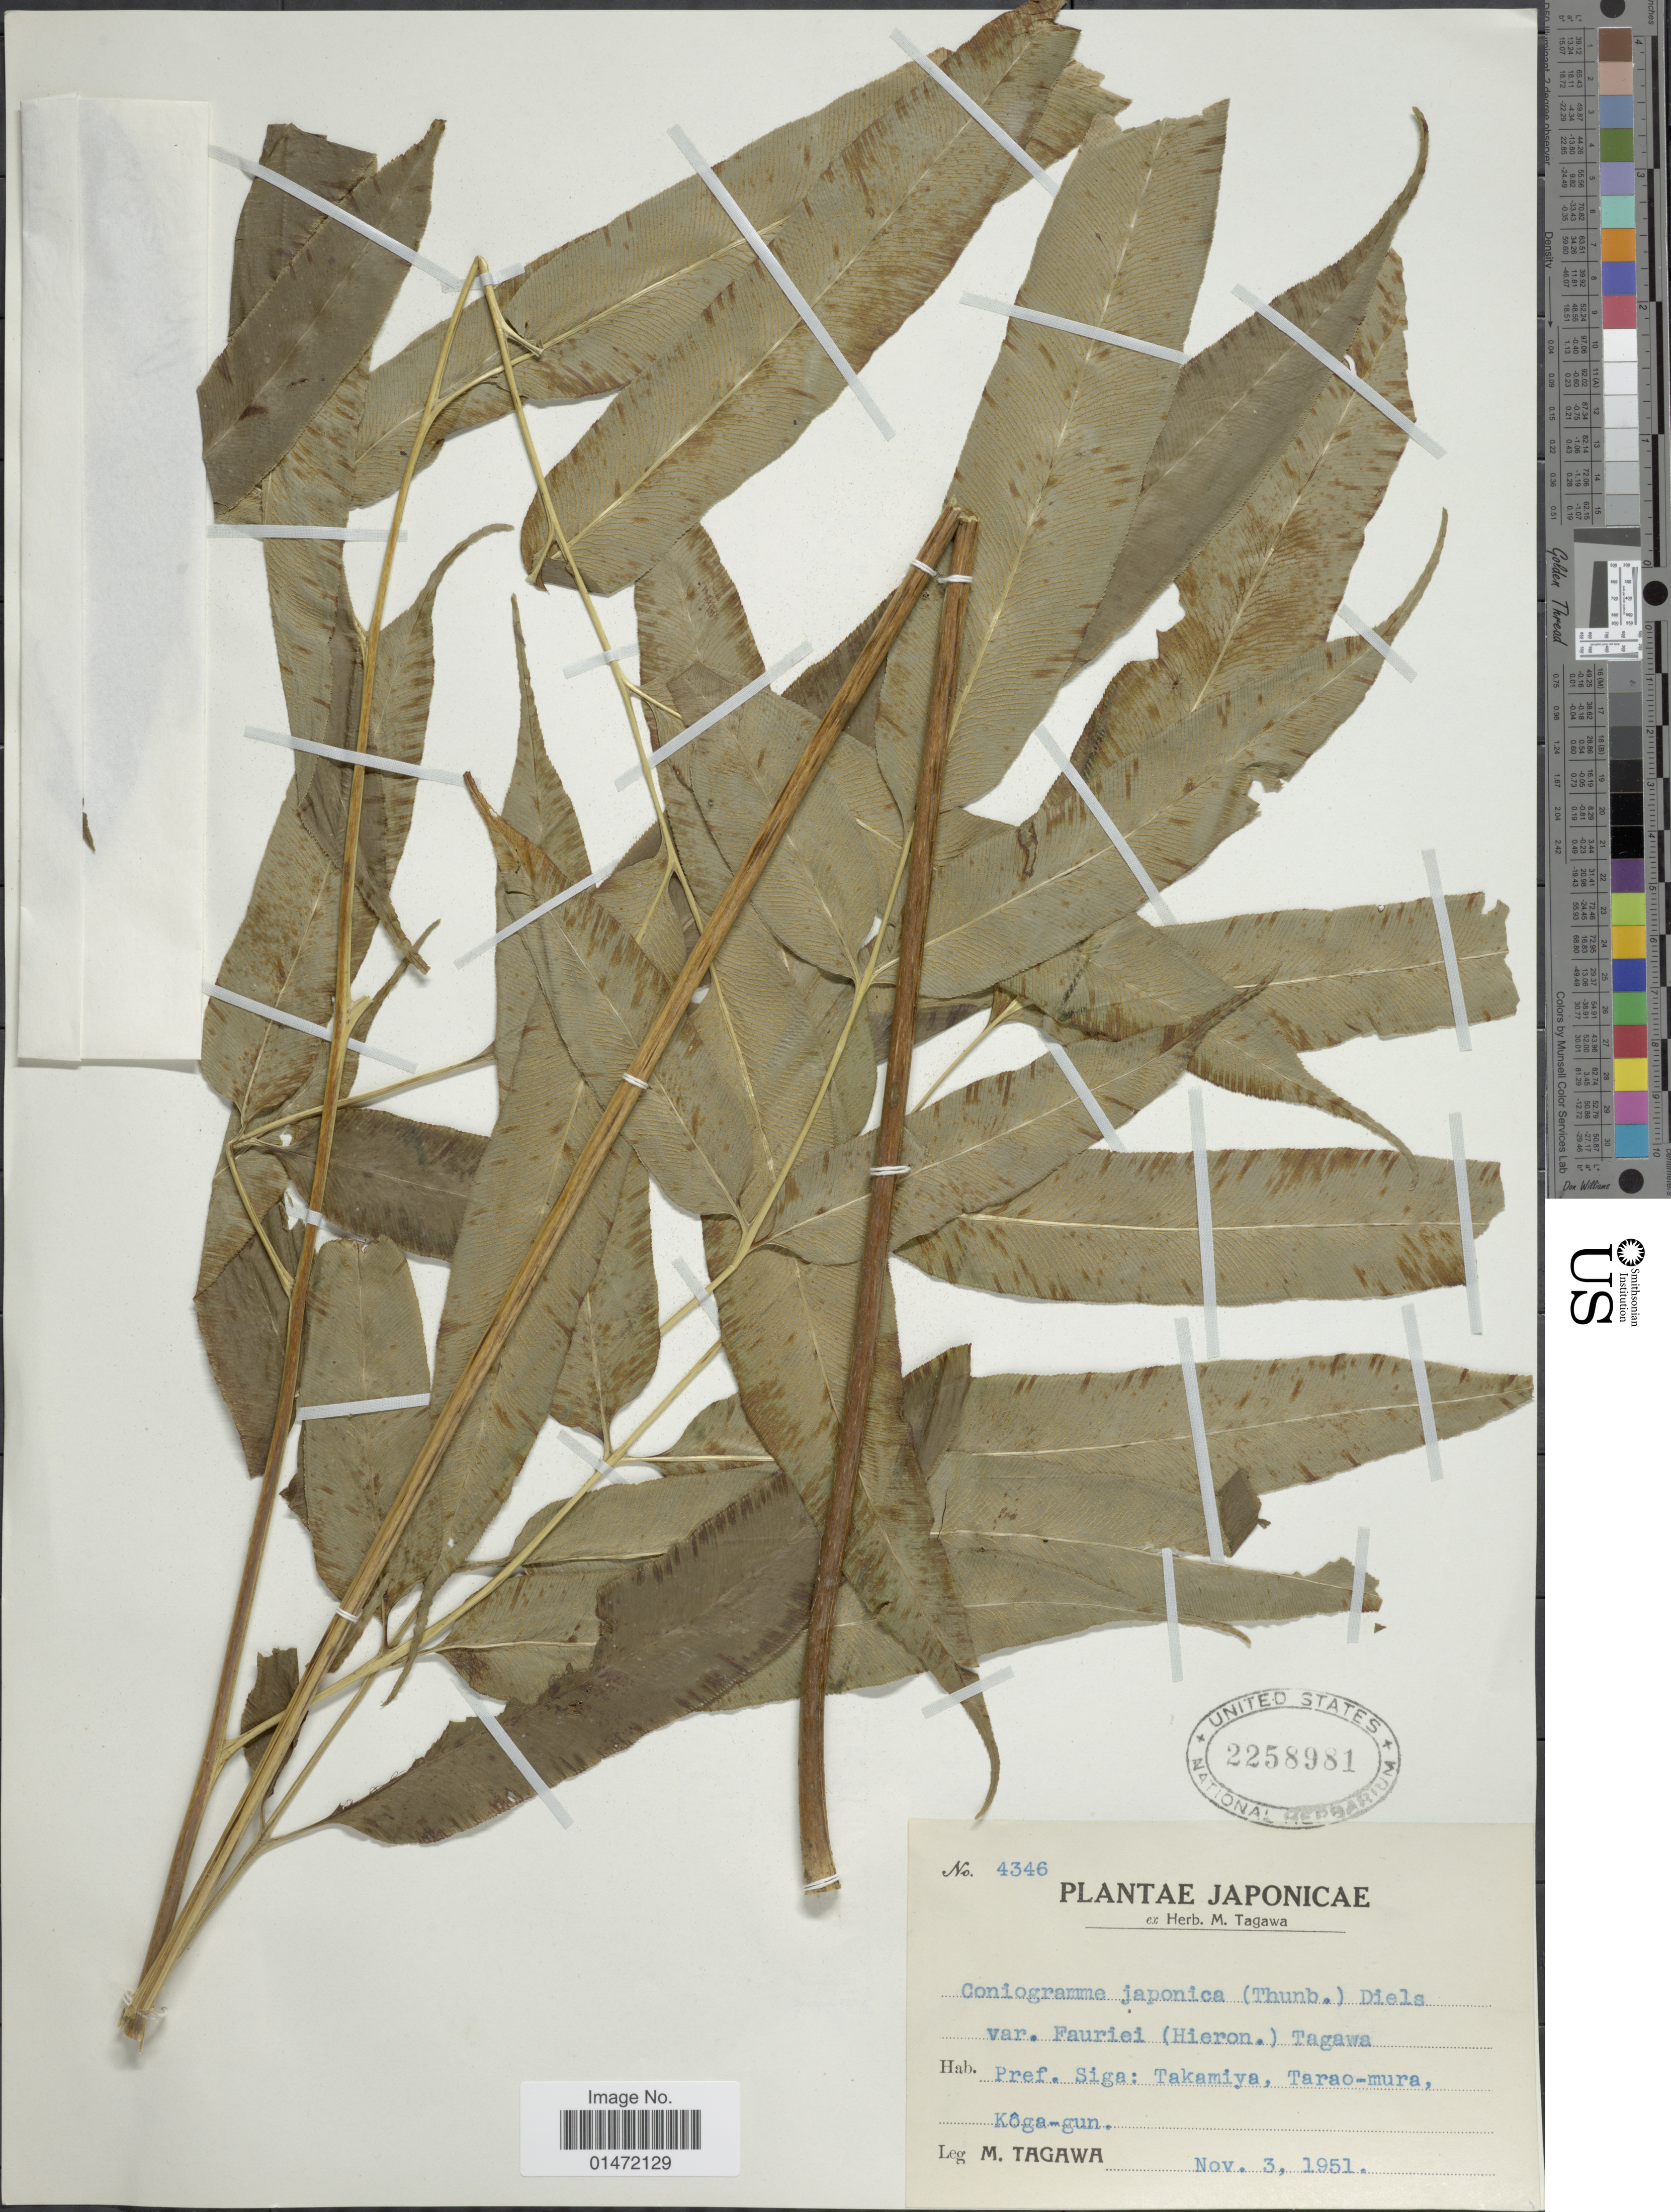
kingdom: Plantae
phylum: Tracheophyta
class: Polypodiopsida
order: Polypodiales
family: Pteridaceae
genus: Coniogramme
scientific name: Coniogramme japonica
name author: (Thunb. ex Murray) Diels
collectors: M. Tagawa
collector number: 4346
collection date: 1951-11-03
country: Japan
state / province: Siga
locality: Takamiya, Tarao-mura, Kôga-gun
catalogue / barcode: US 2258981